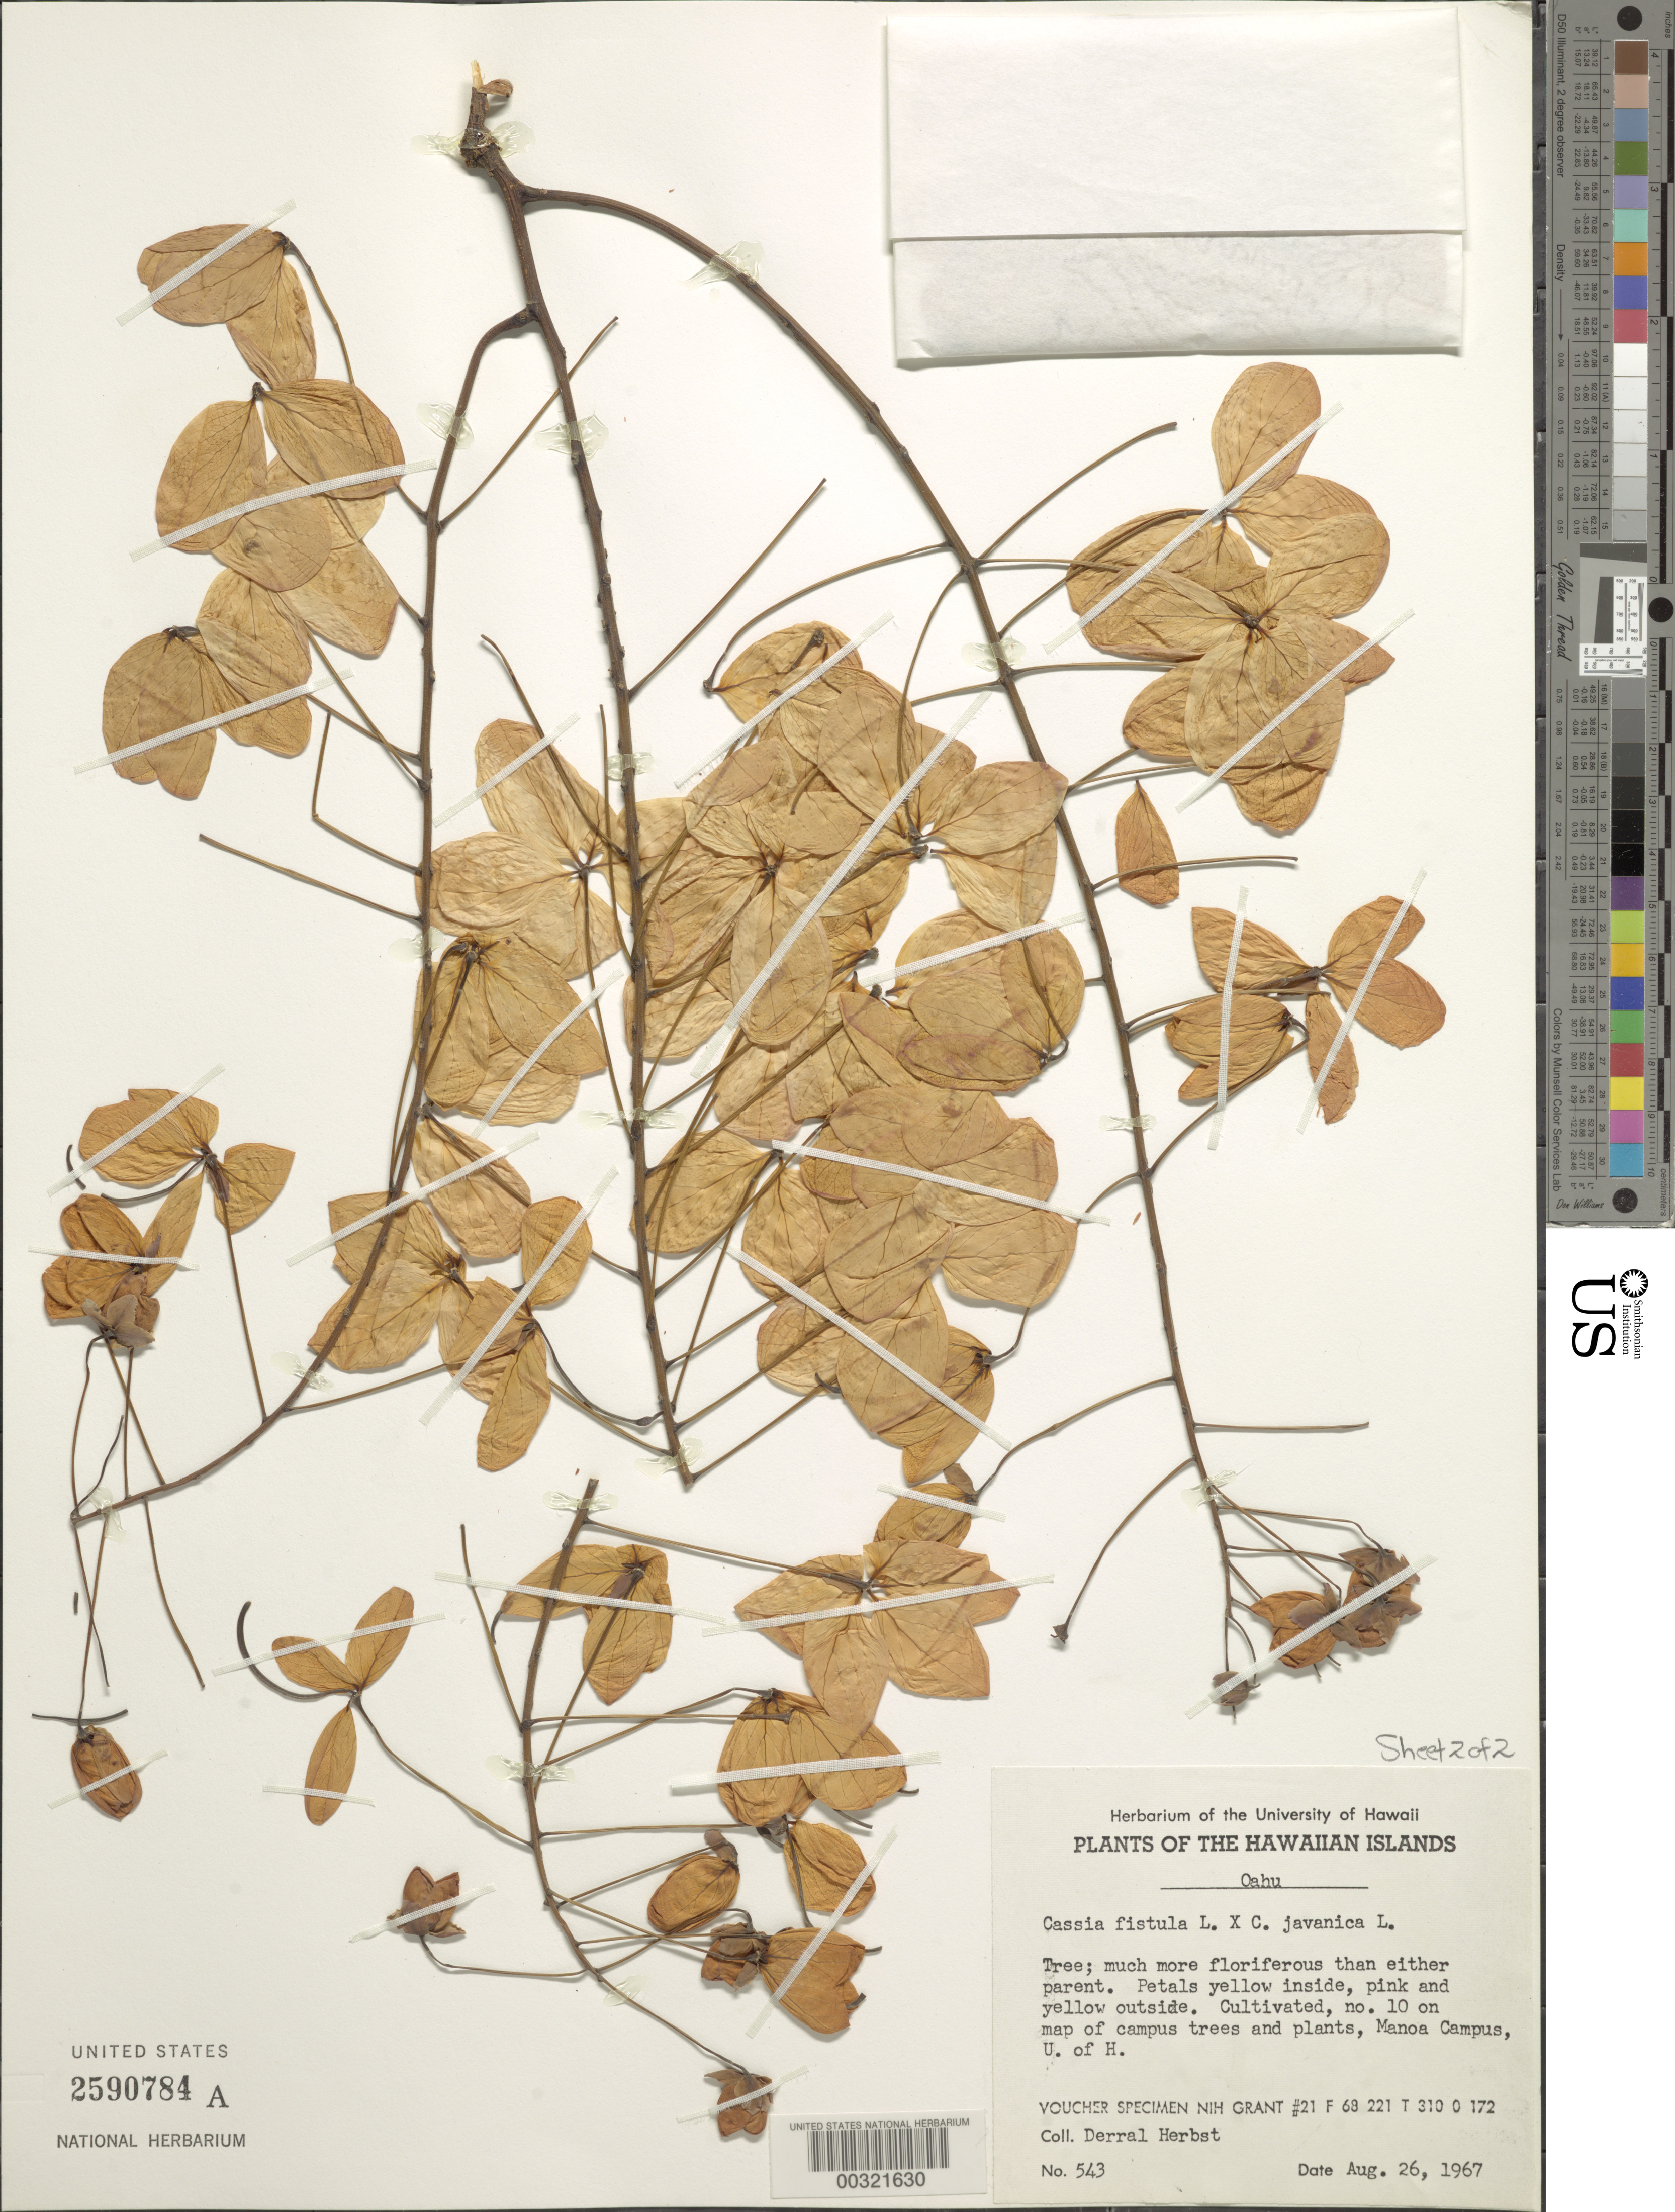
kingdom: Plantae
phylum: Tracheophyta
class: Magnoliopsida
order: Fabales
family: Fabaceae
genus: Cassia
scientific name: Cassia fistula x C. javanica L.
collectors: D. R. Herbst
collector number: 543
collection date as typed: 26 Aug 1967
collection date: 1967-08-26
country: United States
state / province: Hawaii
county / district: Honolulu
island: Oahu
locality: Honolulu, on manoa campus of university of hawaii, no. 10 on map of campus trees and plants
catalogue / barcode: US 2590784A